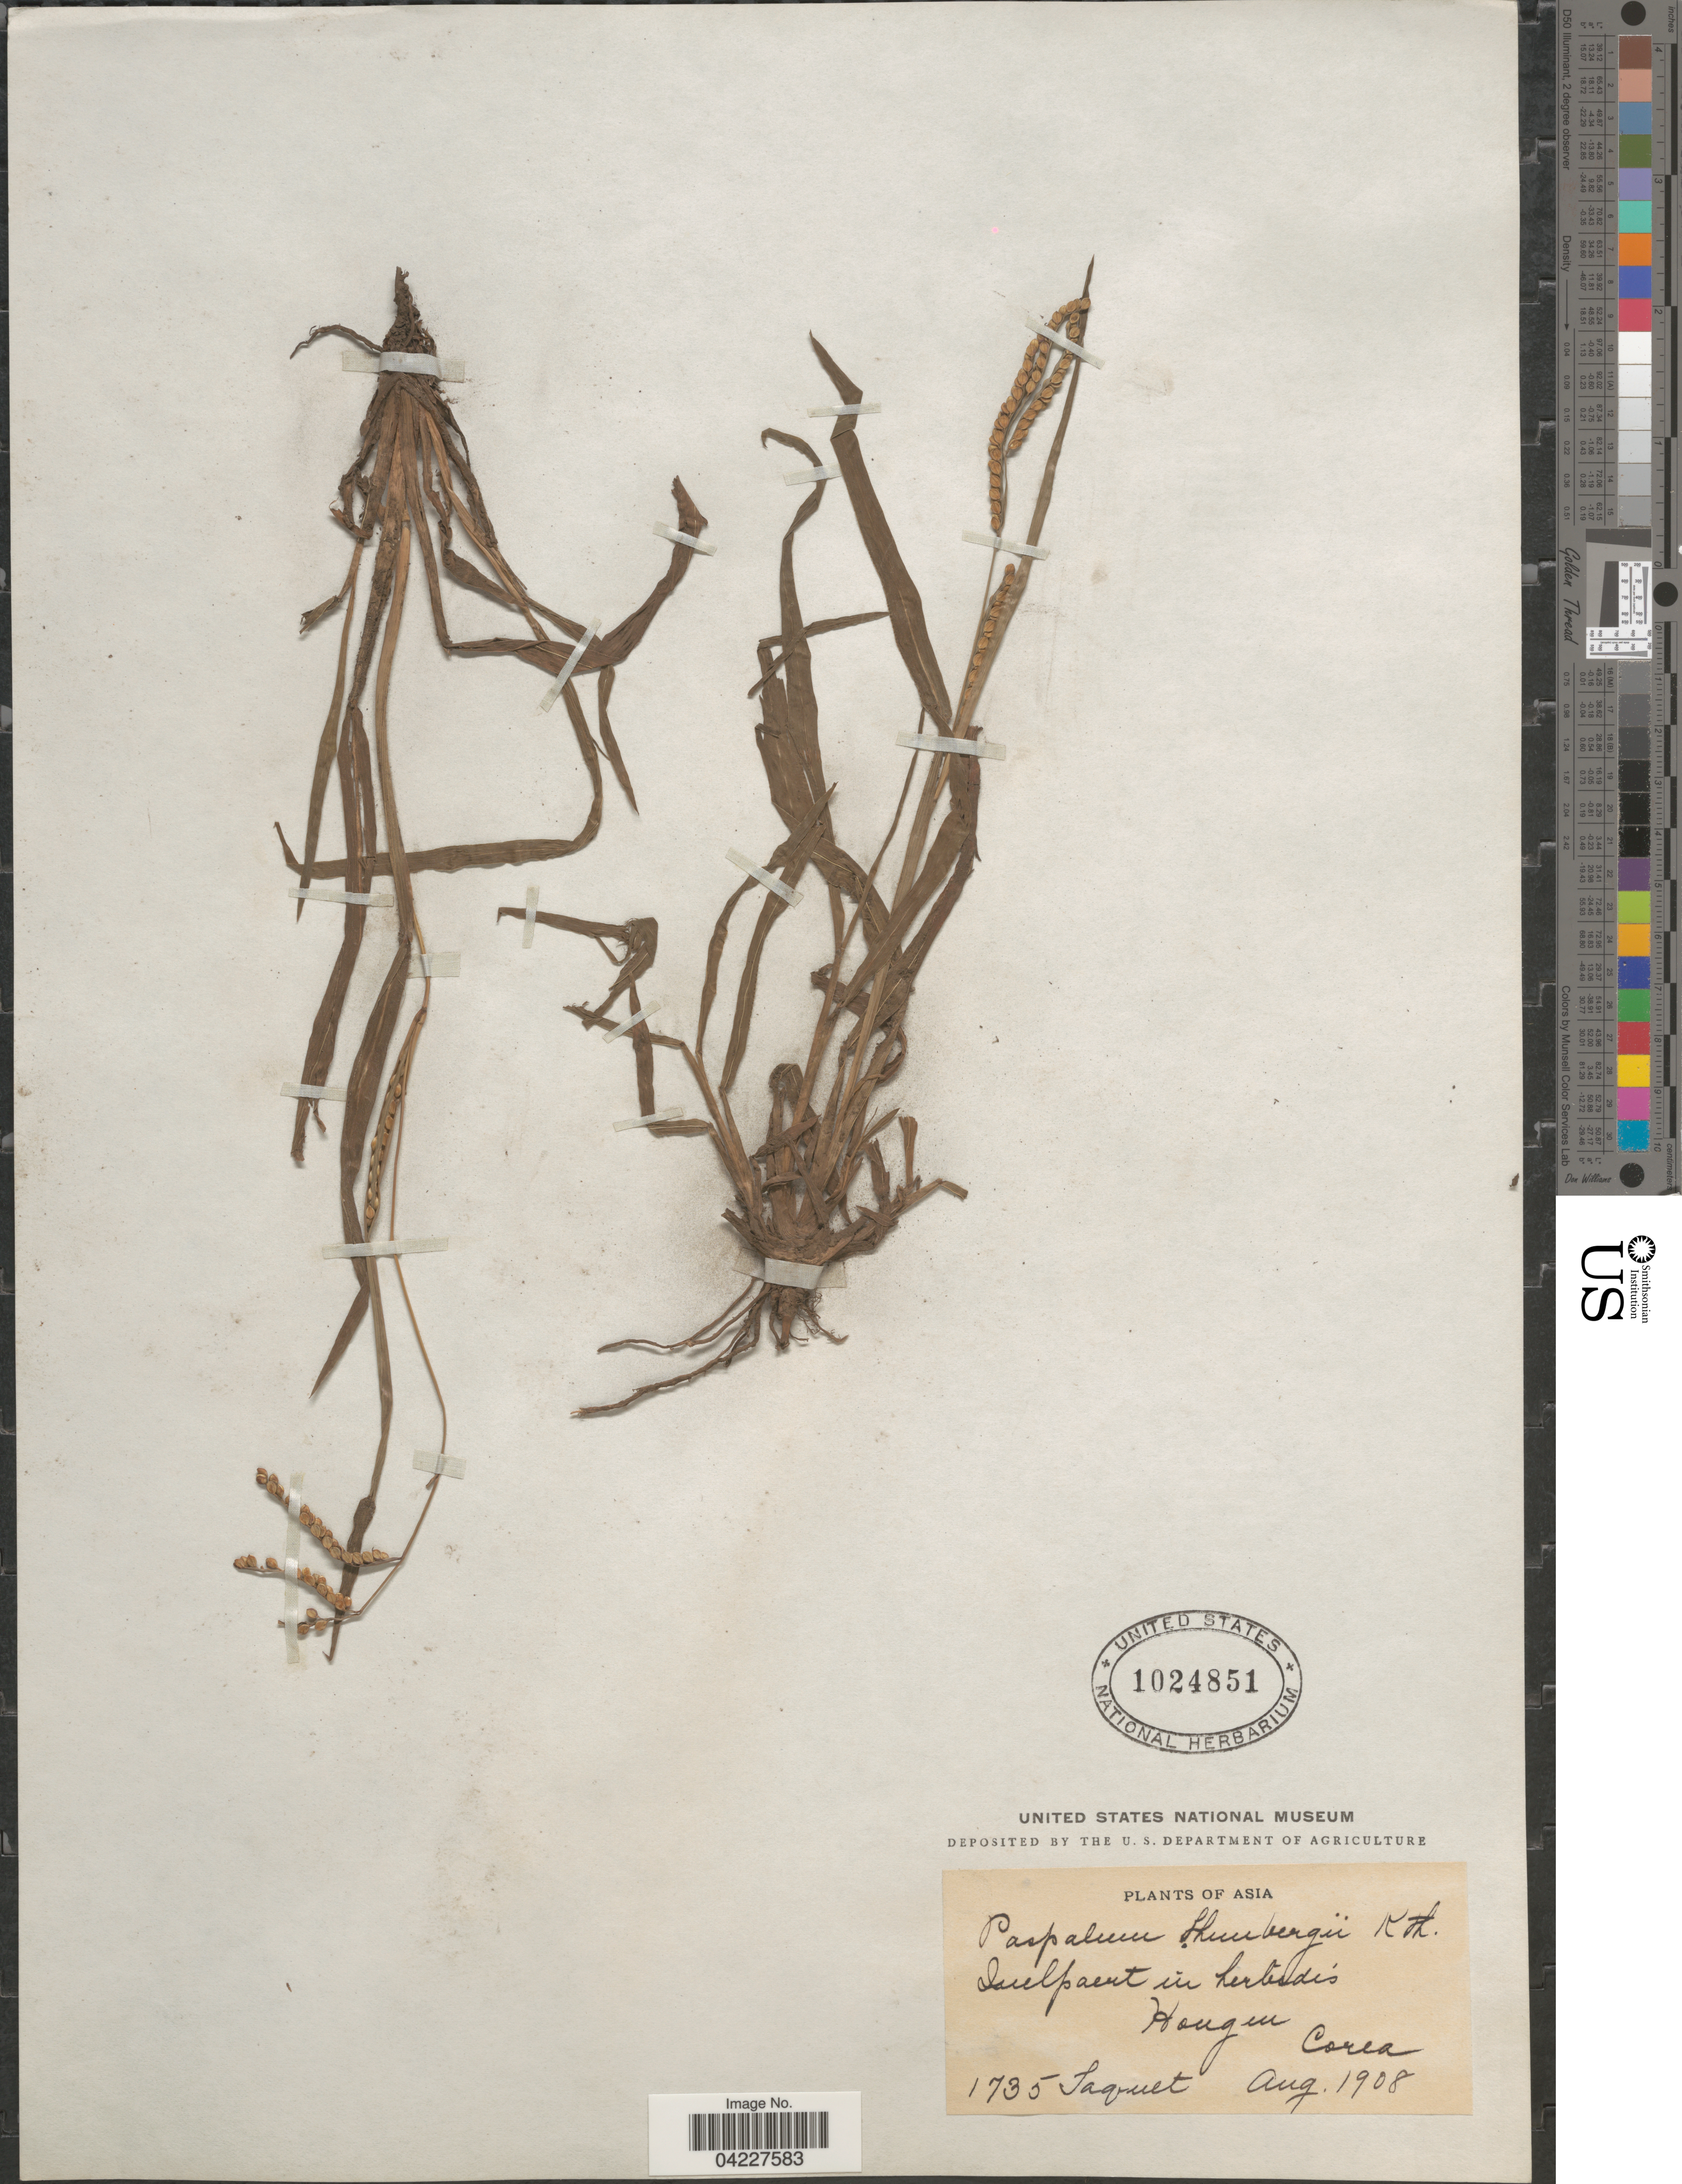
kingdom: Plantae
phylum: Tracheophyta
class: Liliopsida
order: Poales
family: Poaceae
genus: Paspalum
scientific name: Paspalum thunbergii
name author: Kunth ex Steud.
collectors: -. Jaquet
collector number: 1735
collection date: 1908-08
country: North Korea / South Korea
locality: Asia. Hongen. Corea.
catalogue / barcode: US 1024851